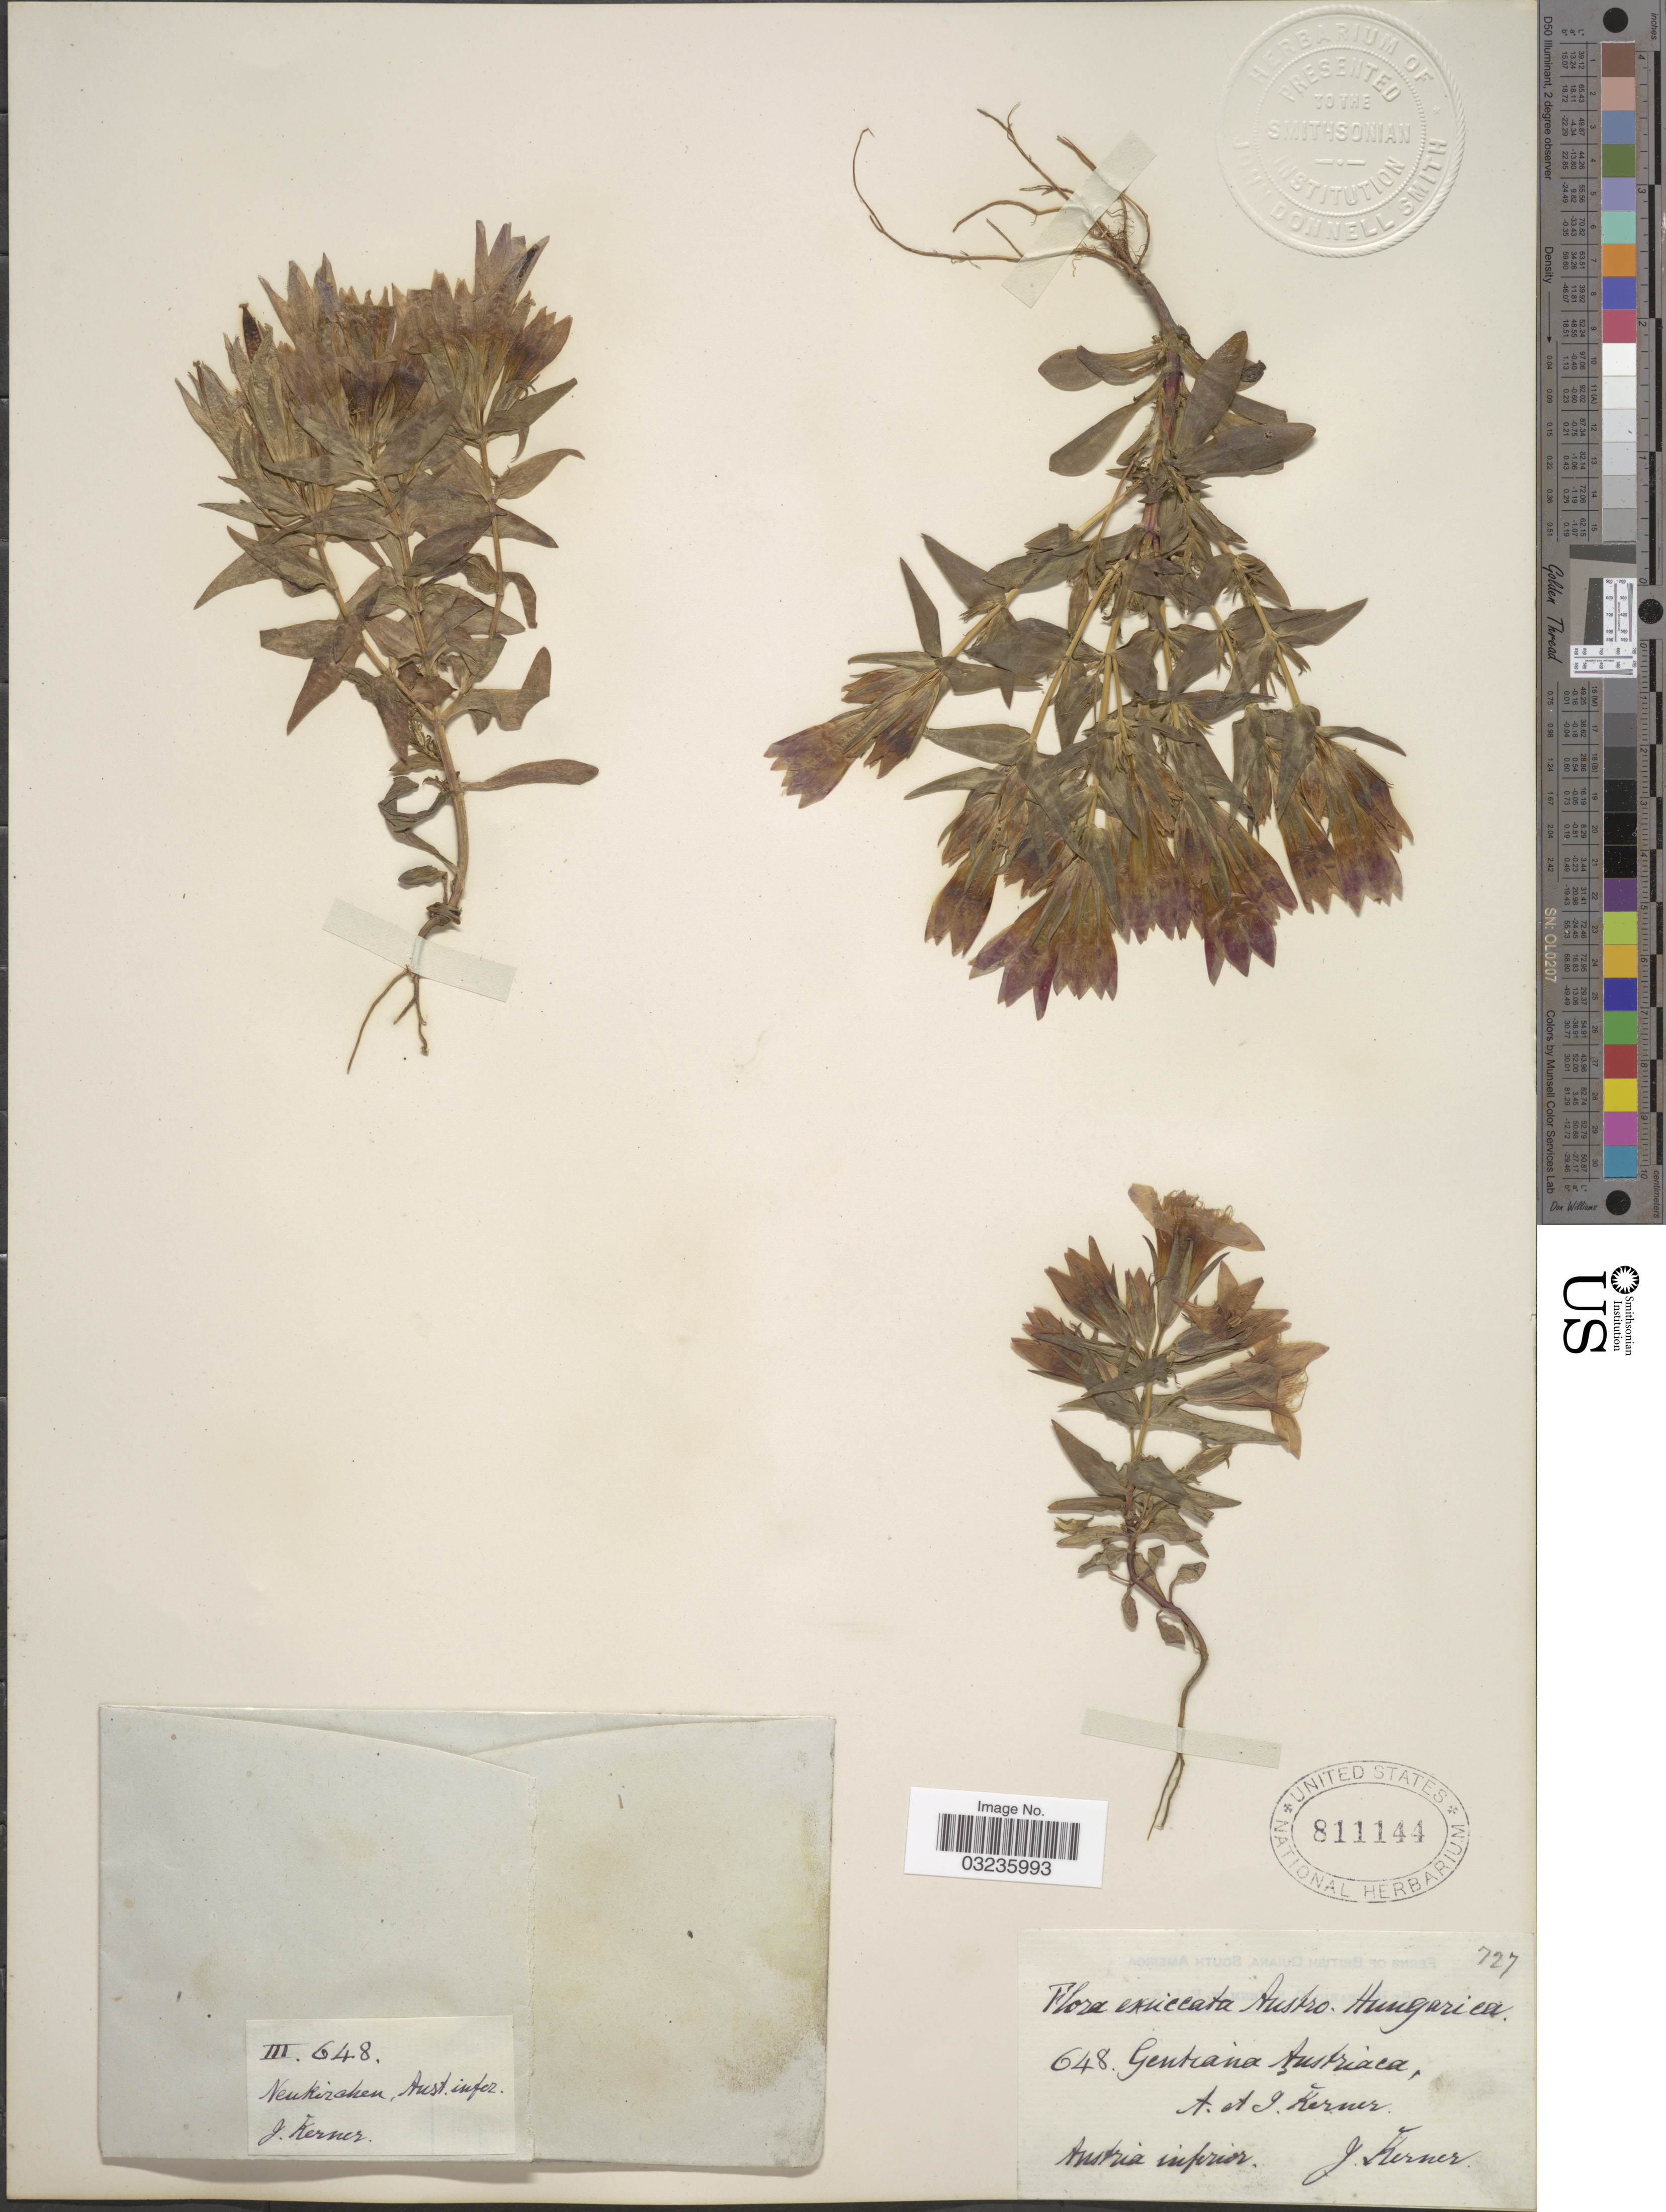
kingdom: Plantae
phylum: Tracheophyta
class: Magnoliopsida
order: Gentianales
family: Gentianaceae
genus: Gentiana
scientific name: Gentiana austriaca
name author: A. Kern. & Jos. Kern.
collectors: J. Kerner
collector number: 648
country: Austria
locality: Austro Hungarica. Austria inferior.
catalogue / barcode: US 811144